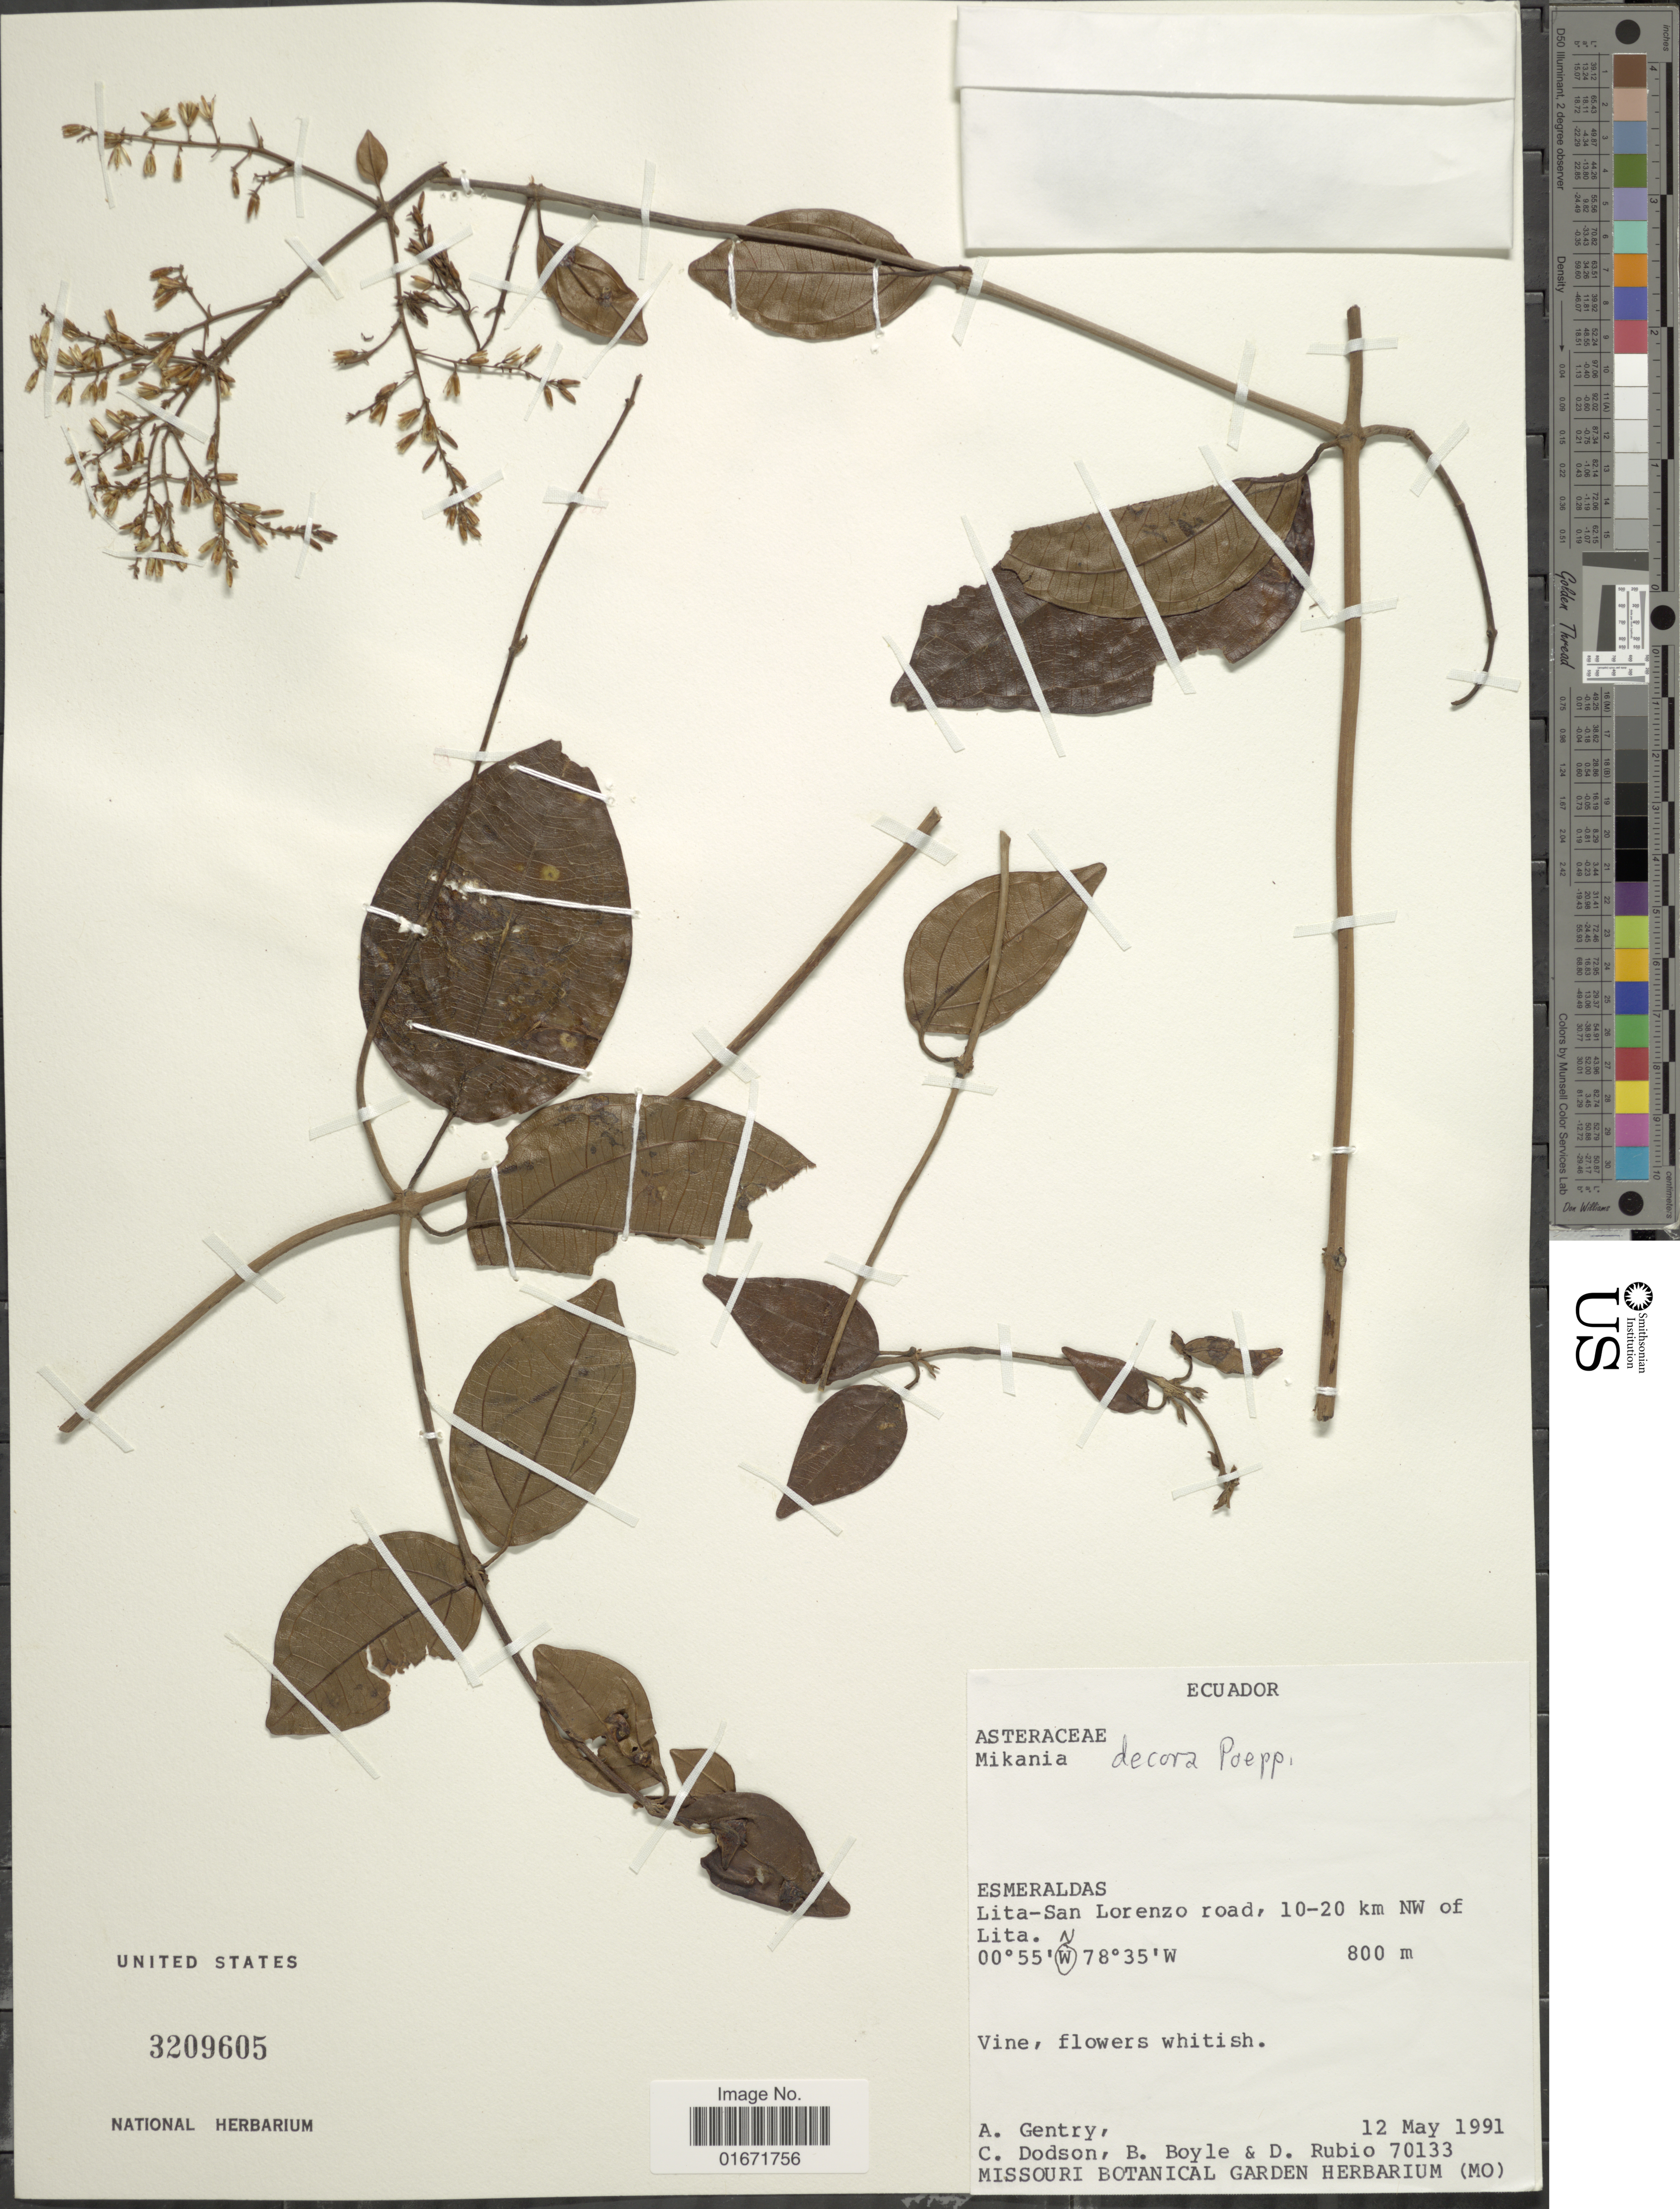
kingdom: Plantae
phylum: Tracheophyta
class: Magnoliopsida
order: Asterales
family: Asteraceae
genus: Mikania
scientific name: Mikania decora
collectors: A. H. Gentry, C. Dodson, B. Boyle & D. Rubio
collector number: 70133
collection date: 1991-05-12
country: Ecuador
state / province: Esmeraldas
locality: Lita-San Lorenzo road, 10-20 km NW of Lita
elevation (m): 800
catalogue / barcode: US 3209605